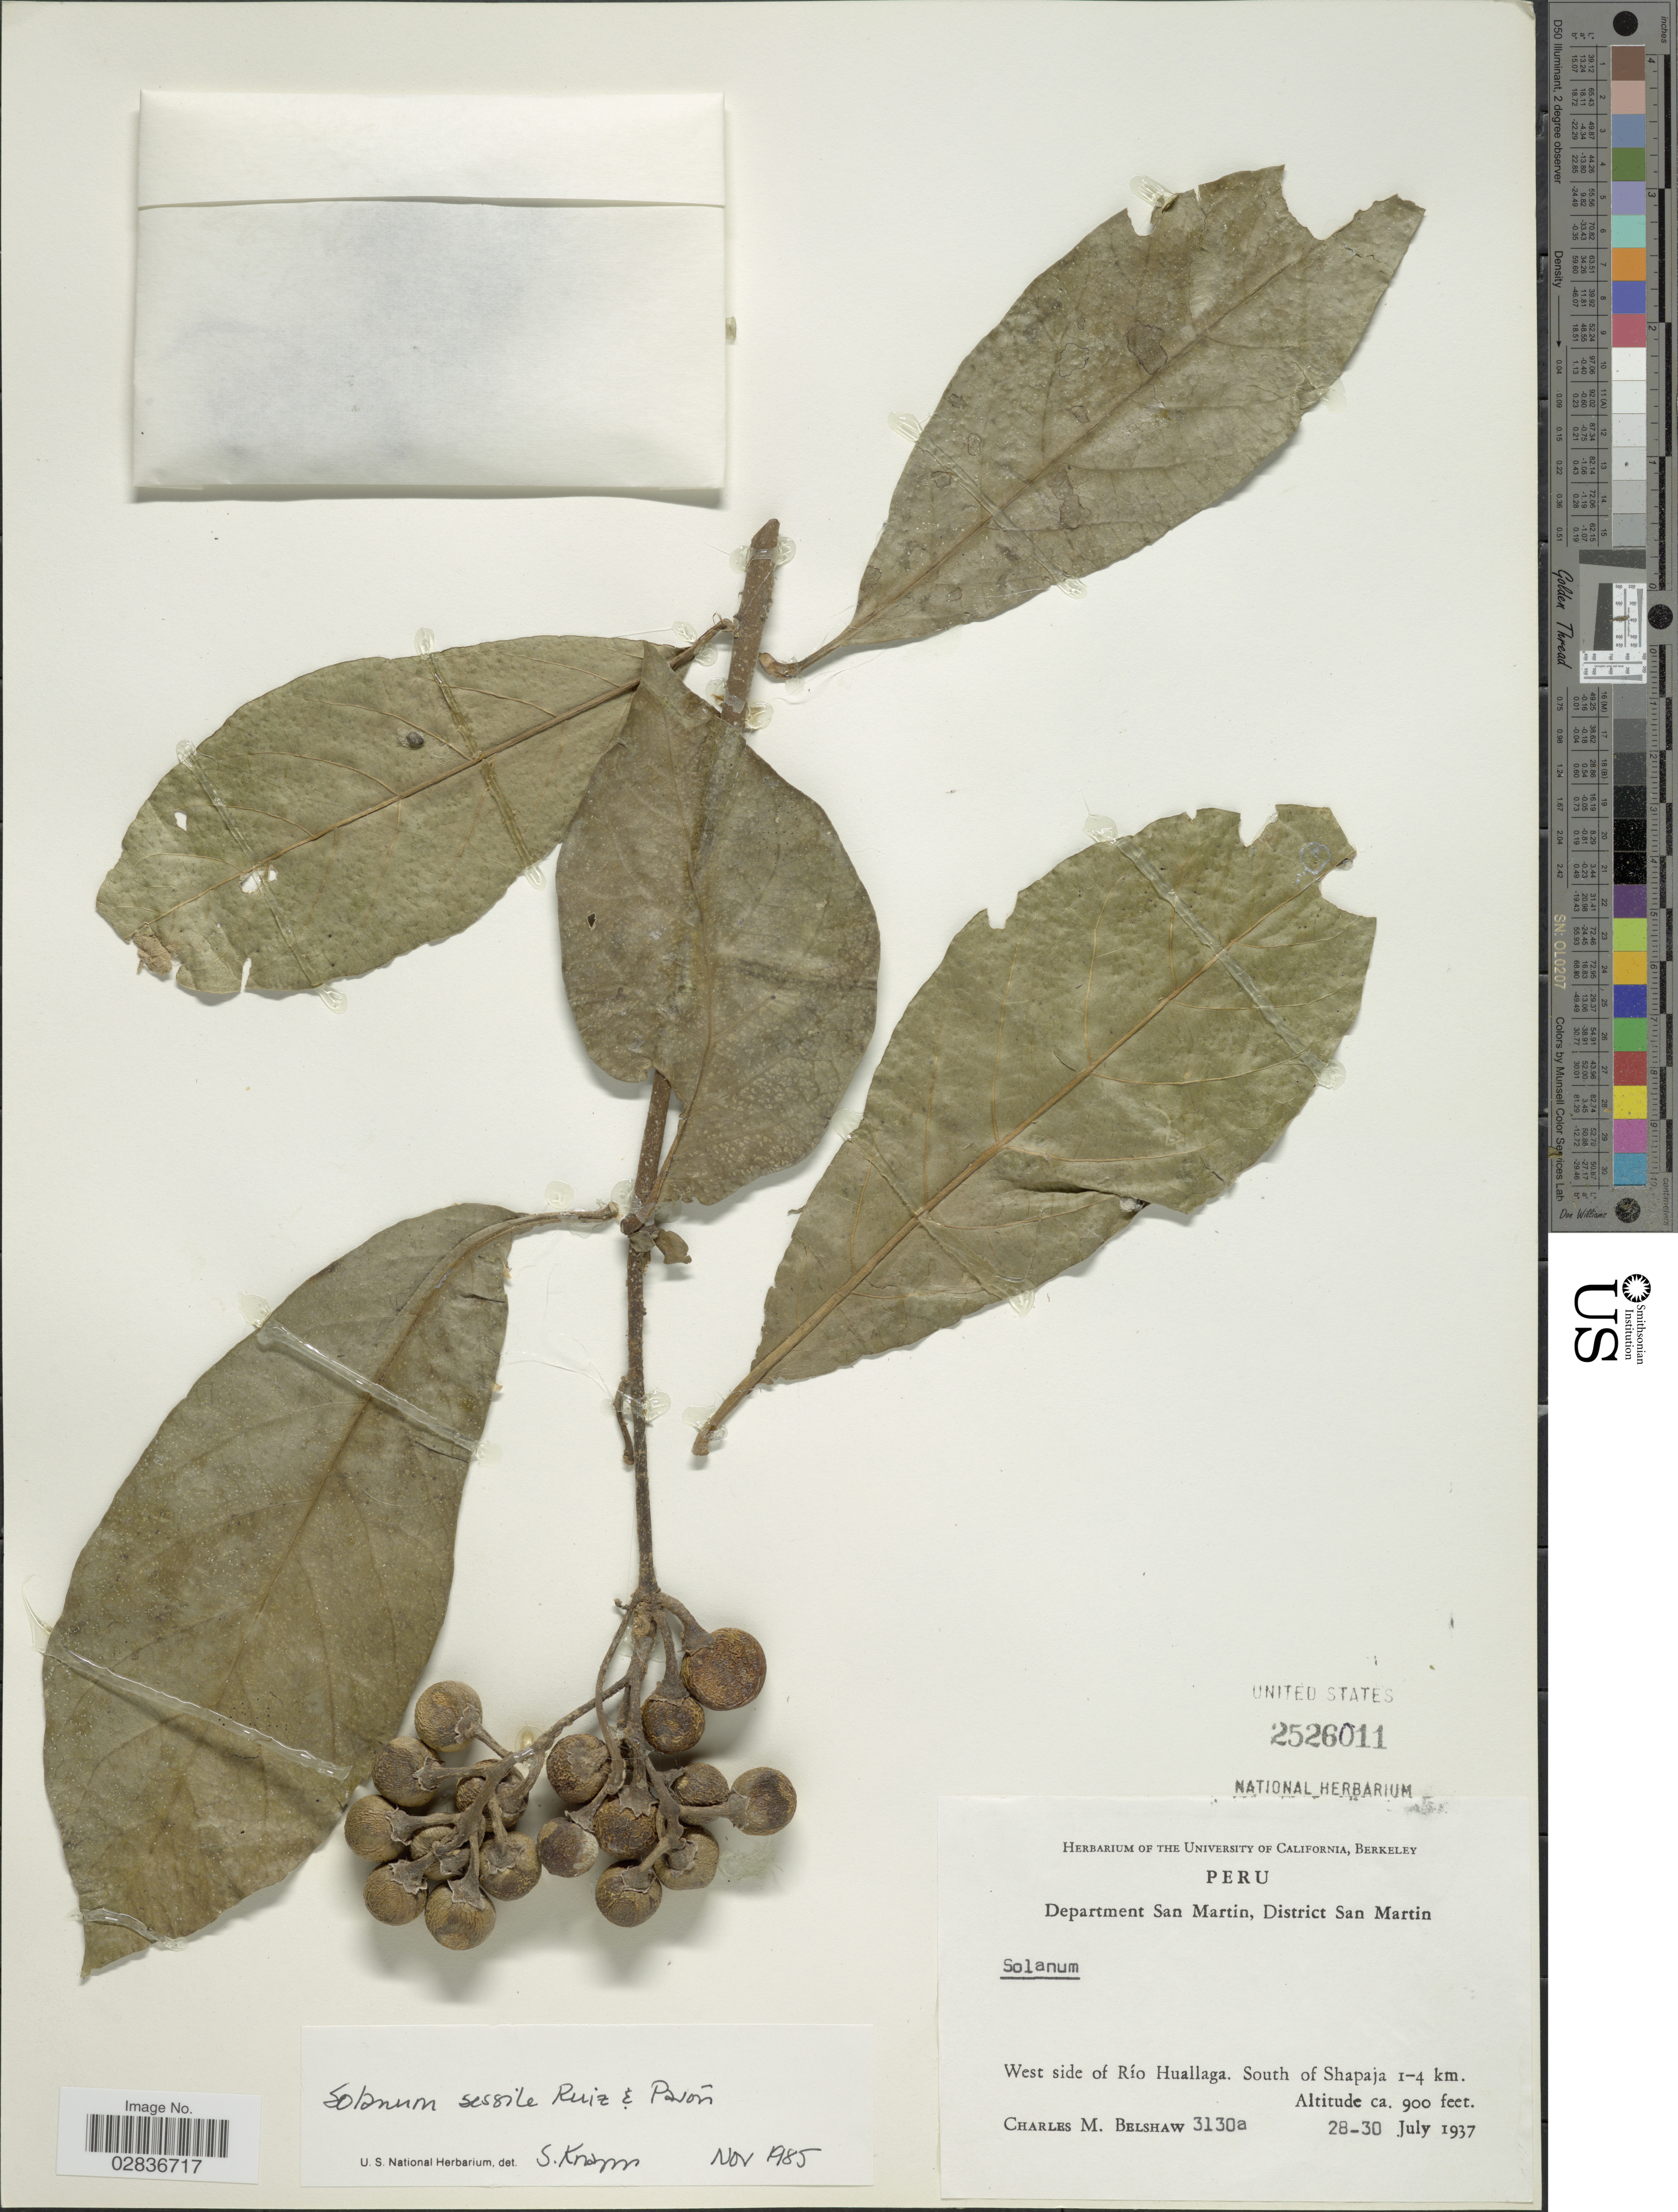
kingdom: Plantae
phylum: Tracheophyta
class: Magnoliopsida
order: Solanales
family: Solanaceae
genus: Solanum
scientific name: Solanum sessile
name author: Dunal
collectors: C. Shaw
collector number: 3130a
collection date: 1937-07-28/1937-07-30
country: Peru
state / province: San Martín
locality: Department San Martin, District San Martin. West side of Río Huallaga. South of Shapaja 1-4 km.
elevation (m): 274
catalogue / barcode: US 2526011